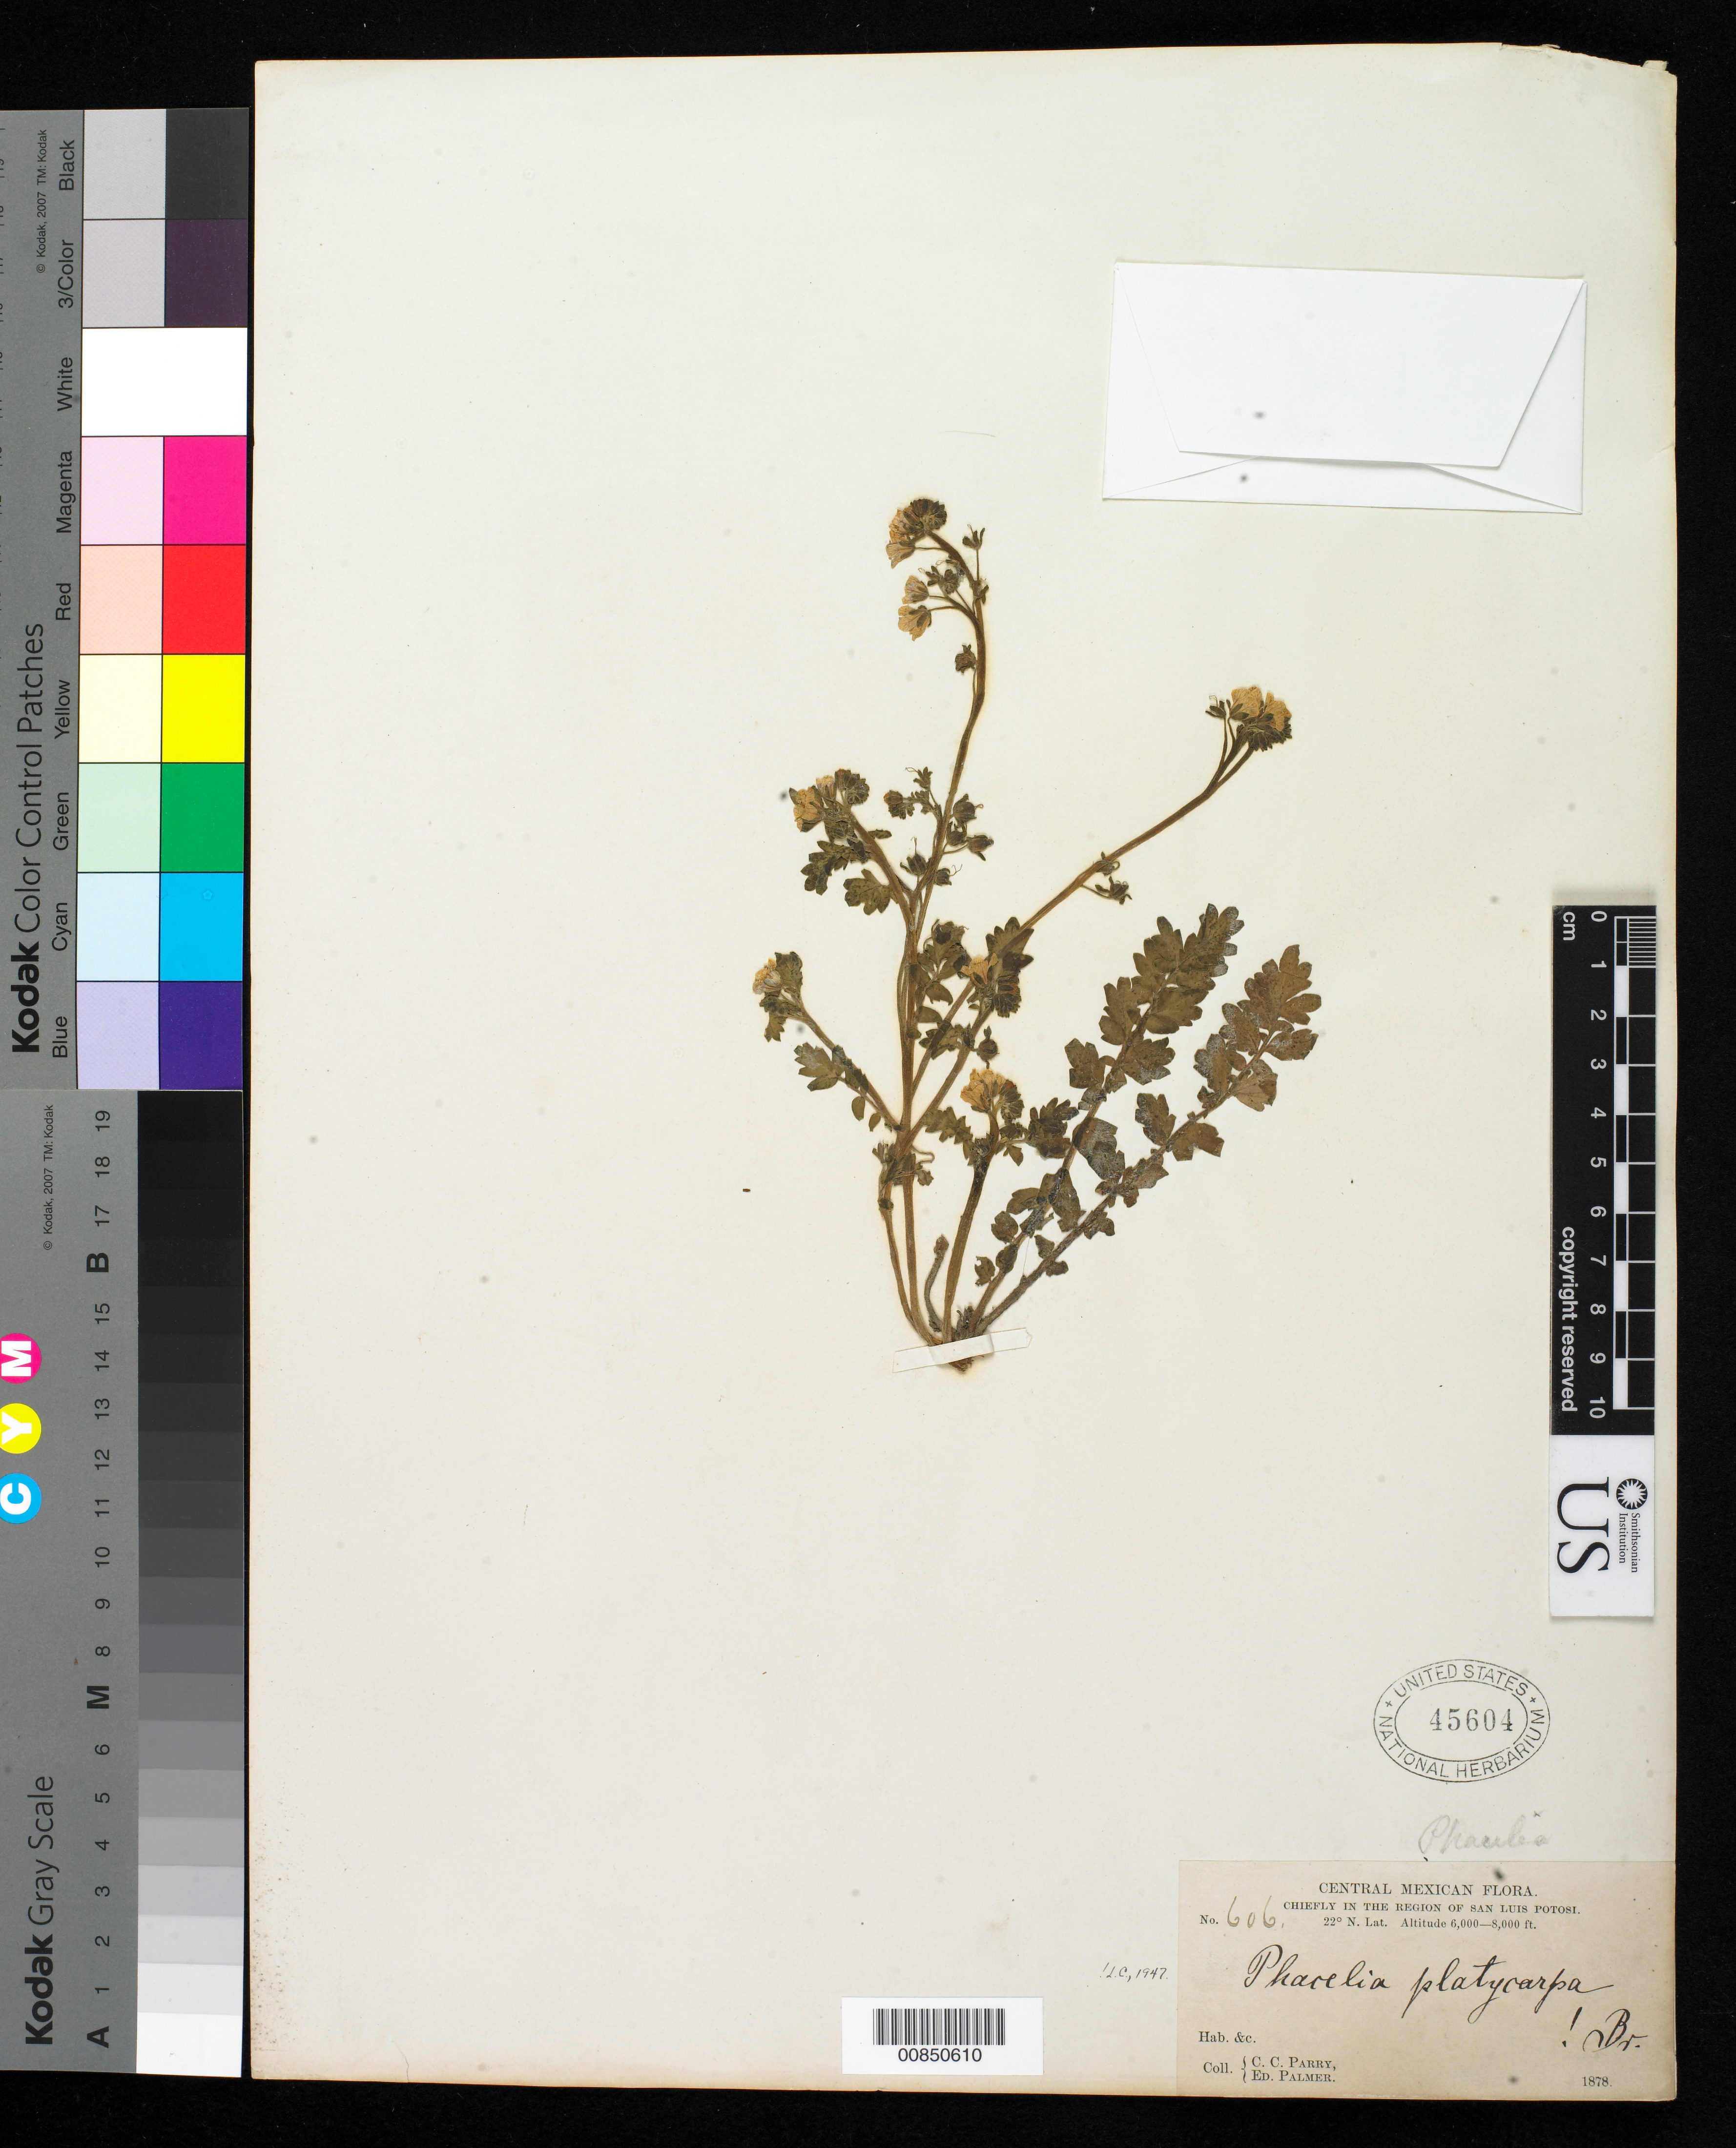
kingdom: Plantae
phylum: Tracheophyta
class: Magnoliopsida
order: Boraginales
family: Hydrophyllaceae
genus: Phacelia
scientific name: Phacelia platycarpa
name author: (Cav.) Spreng.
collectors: C. C. Parry & E. Palmer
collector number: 606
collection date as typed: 1878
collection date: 1878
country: Mexico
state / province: San Luis Potosí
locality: Chiefly in the region of San Luis Potosí.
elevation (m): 1829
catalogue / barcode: US 45604